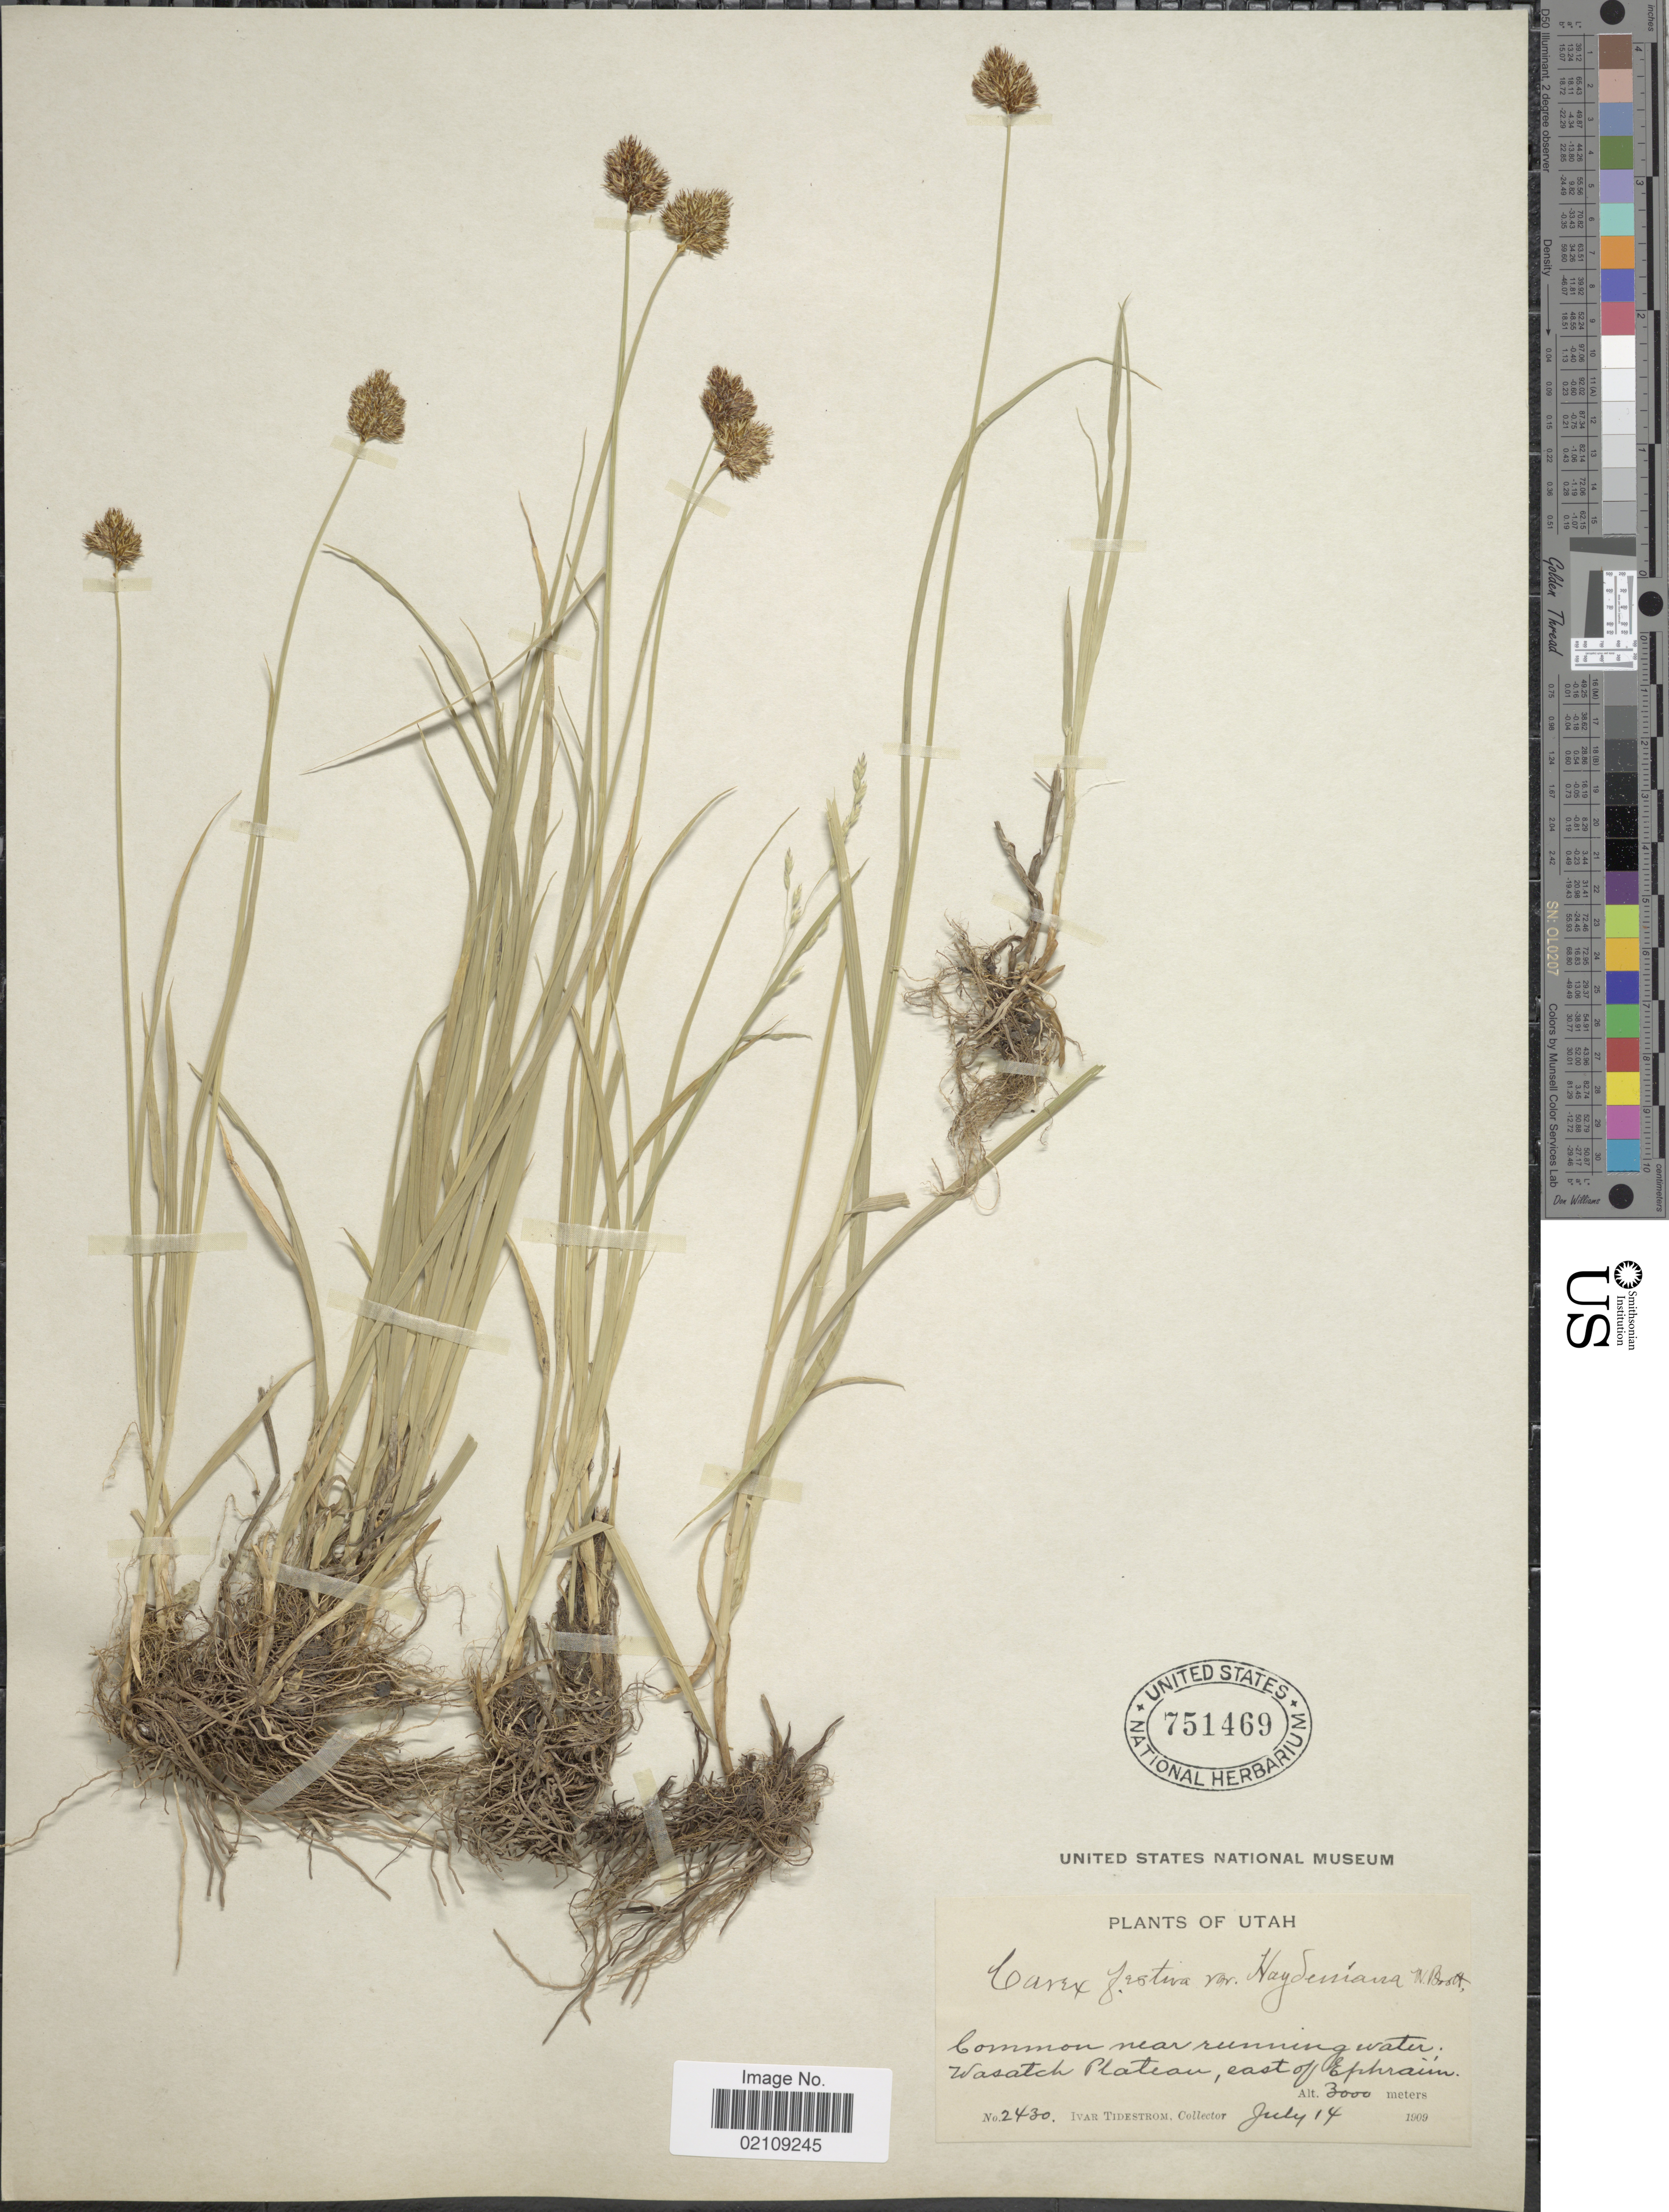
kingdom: Plantae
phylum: Tracheophyta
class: Liliopsida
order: Poales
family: Cyperaceae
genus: Carex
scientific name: Carex haydeniana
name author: Olney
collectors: I. F. Tidestrom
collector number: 2430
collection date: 1909-07-14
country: United States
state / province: Utah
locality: Near running water; Wasatch Plateau, east of Ephraim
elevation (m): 3000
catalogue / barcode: US 751469